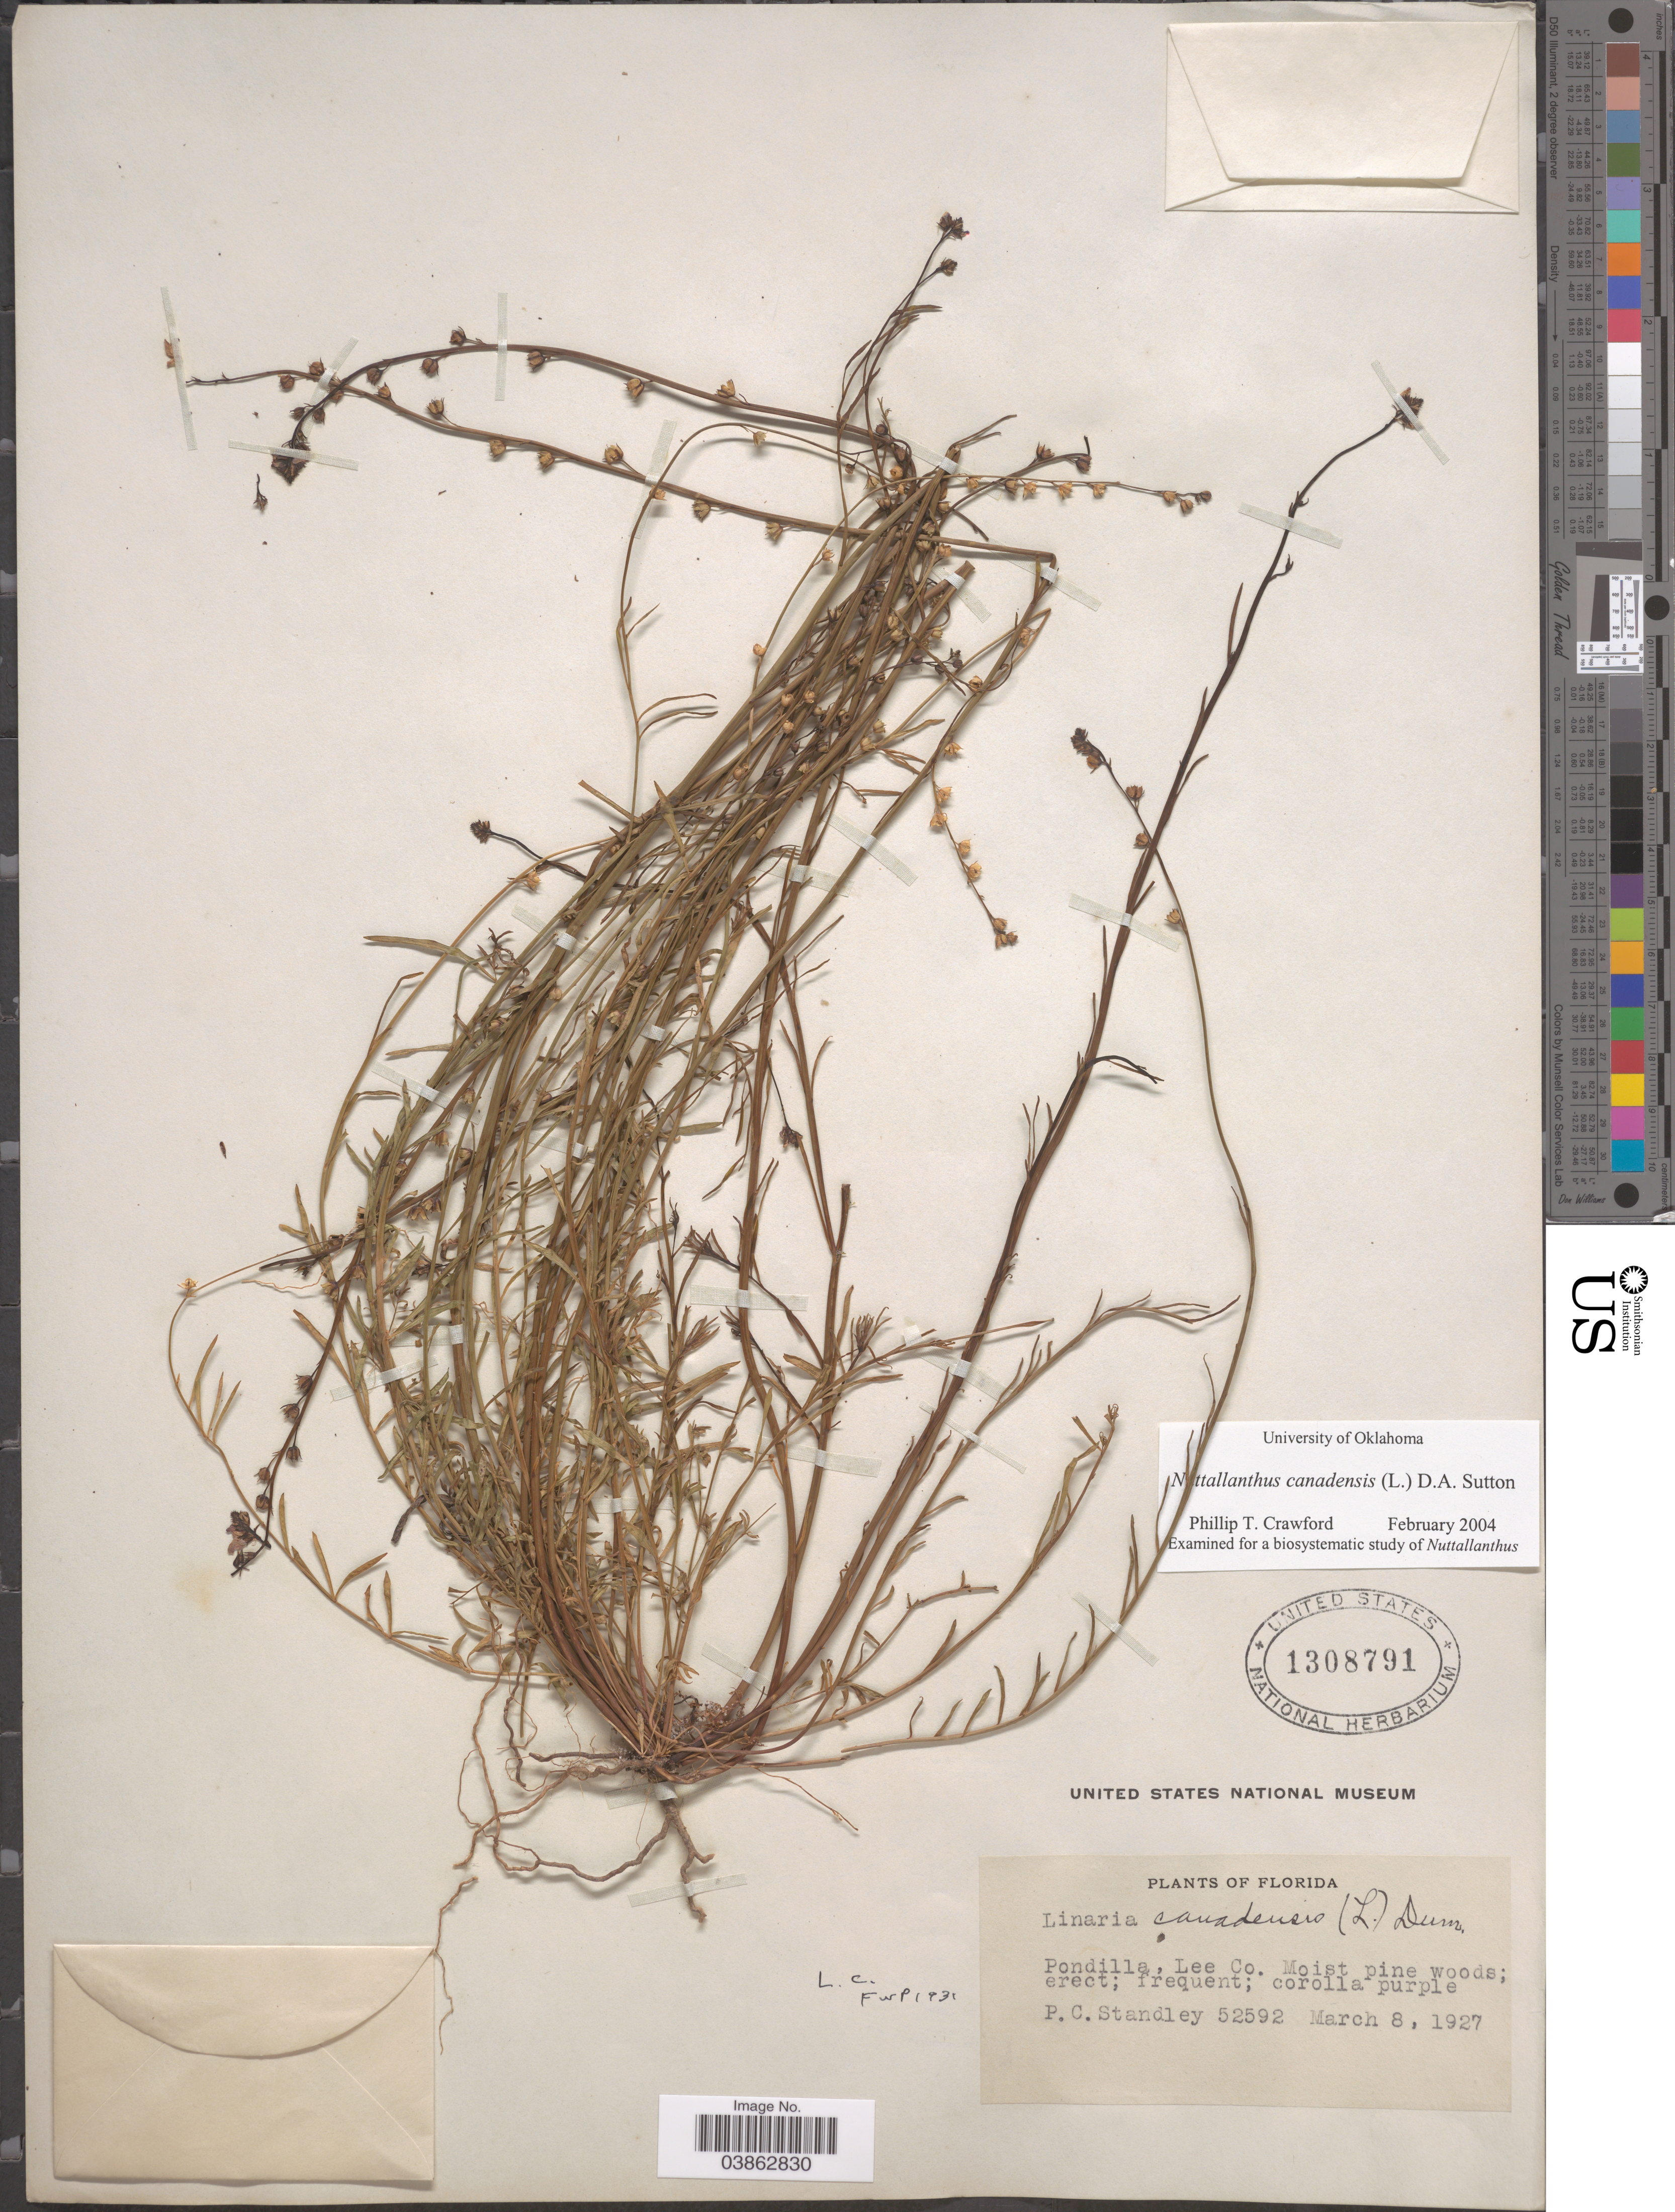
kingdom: Plantae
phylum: Tracheophyta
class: Magnoliopsida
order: Lamiales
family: Plantaginaceae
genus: Linaria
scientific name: Linaria canadensis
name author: (L.) Dum. Cours.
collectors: P. C. Standley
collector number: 52592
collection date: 1927-03-08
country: United States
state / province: Florida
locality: Pondilla, Lee Co.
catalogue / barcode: US 1308791